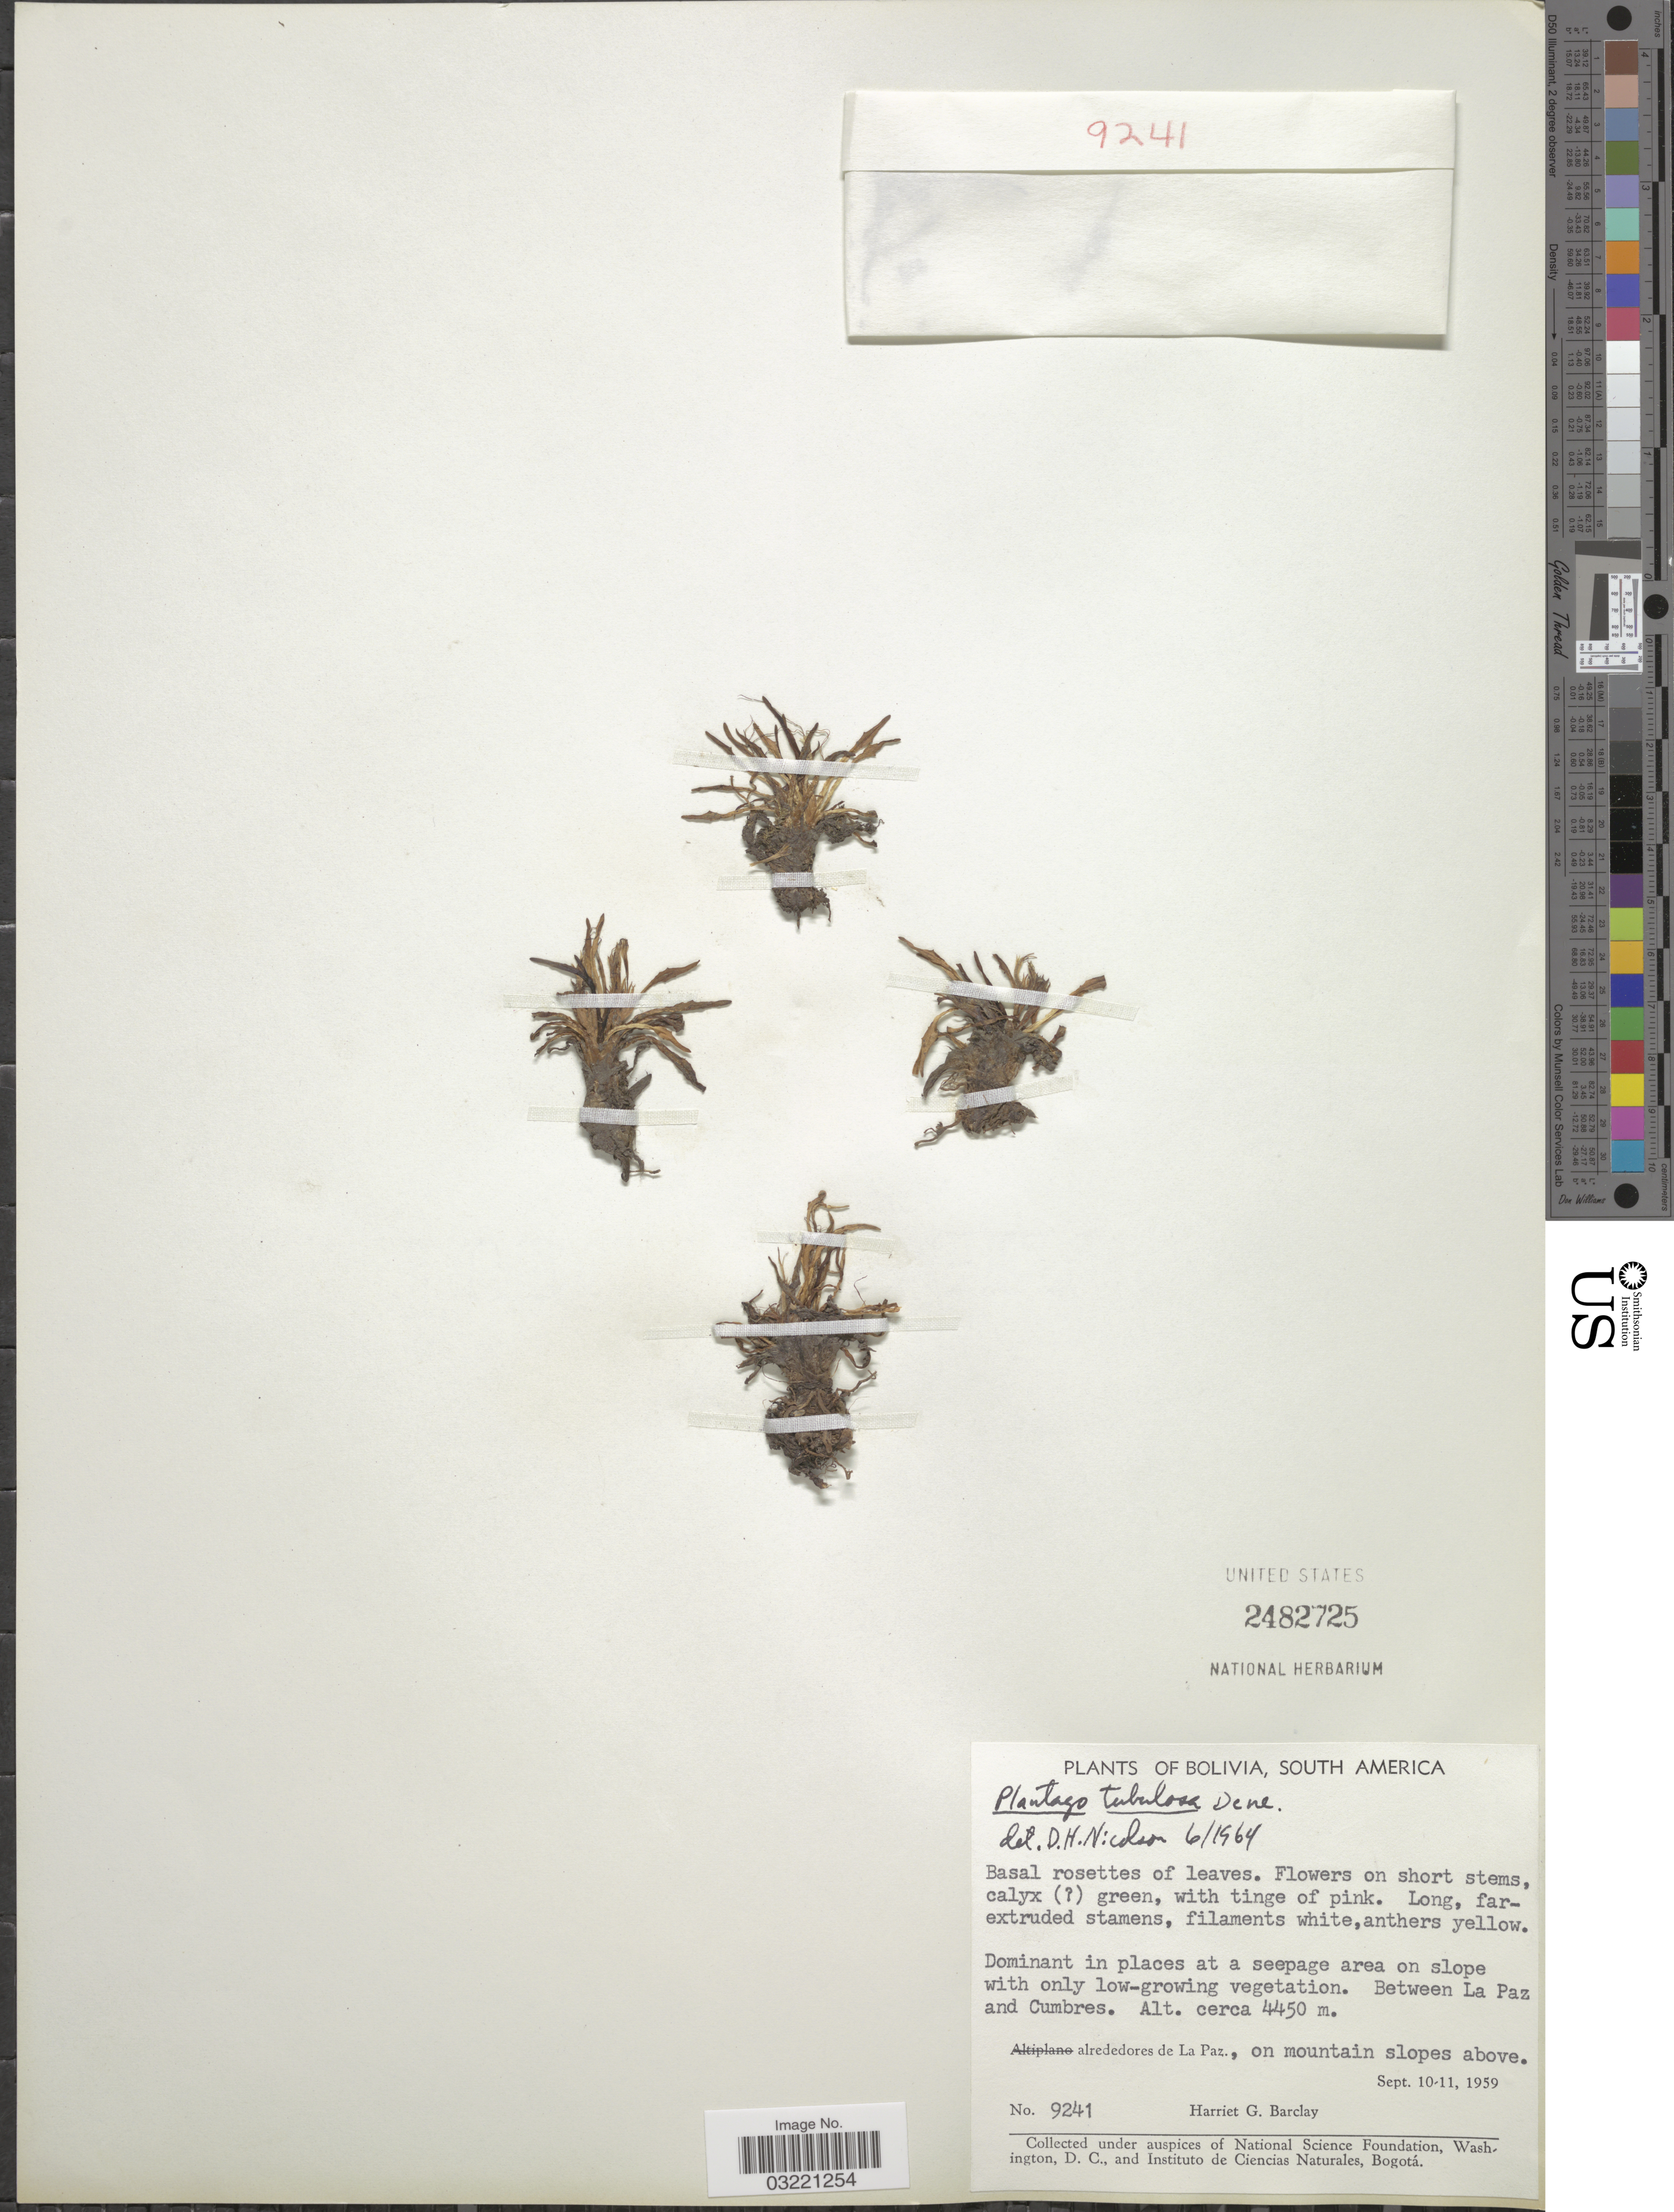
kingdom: Plantae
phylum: Tracheophyta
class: Magnoliopsida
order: Lamiales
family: Plantaginaceae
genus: Plantago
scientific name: Plantago tubulosa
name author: Decne.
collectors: H. G. Barclay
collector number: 9241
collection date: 1959-09-10/1959-09-11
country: Bolivia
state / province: La Paz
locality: Between La Paz and Cumbres. Alrededores de La Paz, on mountain slopes above.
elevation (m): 4450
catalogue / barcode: US 2482725